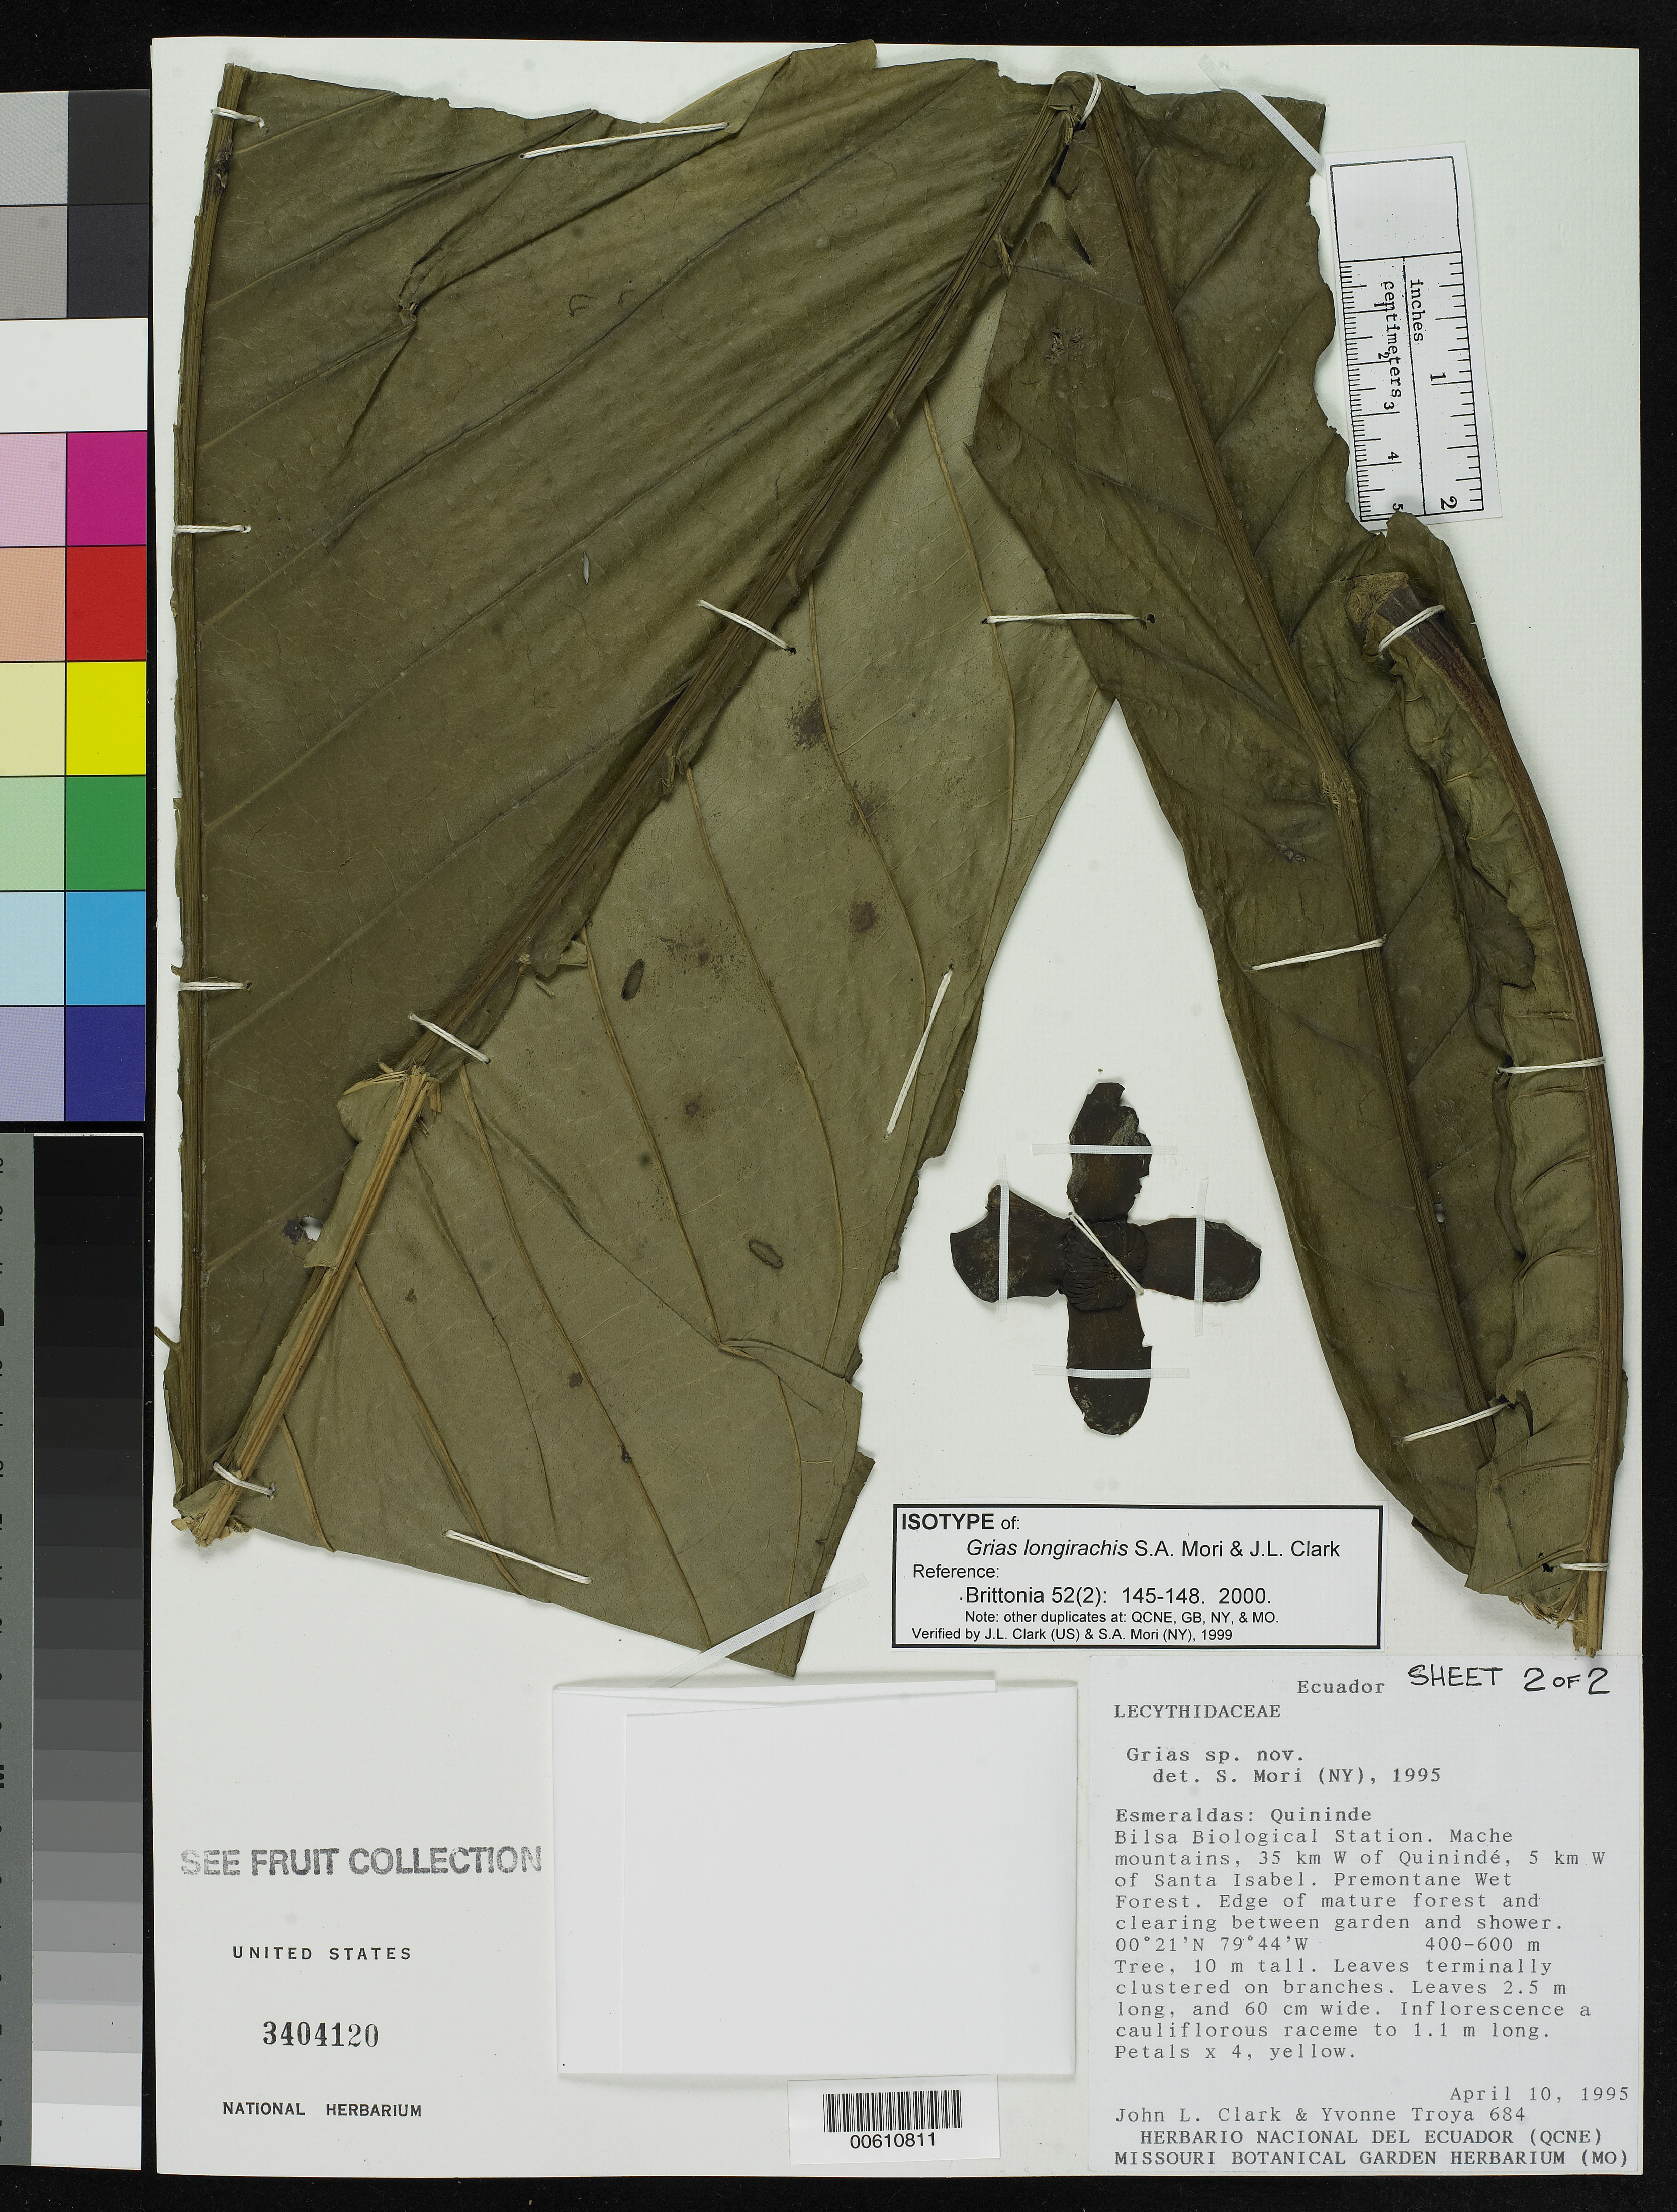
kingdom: Plantae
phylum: Tracheophyta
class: Magnoliopsida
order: Ericales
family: Lecythidaceae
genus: Grias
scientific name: Grias longirachis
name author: S.A. Mori & J.L. Clark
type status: Isotype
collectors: J. L. Clark & Y. Troya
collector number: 684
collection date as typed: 10 Apr 1995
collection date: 1995-04-10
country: Ecuador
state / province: Esmeraldas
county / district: Quininde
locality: Esmeraldas: Quininde. Bilsa Biological Station. Mache Mountains, 35 km W of Quinindé, 5 km W of Santa Isabel.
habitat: Premontane wet forest. Edge of mature forest and clearing between garden and shower.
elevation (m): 400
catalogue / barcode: US 3404120